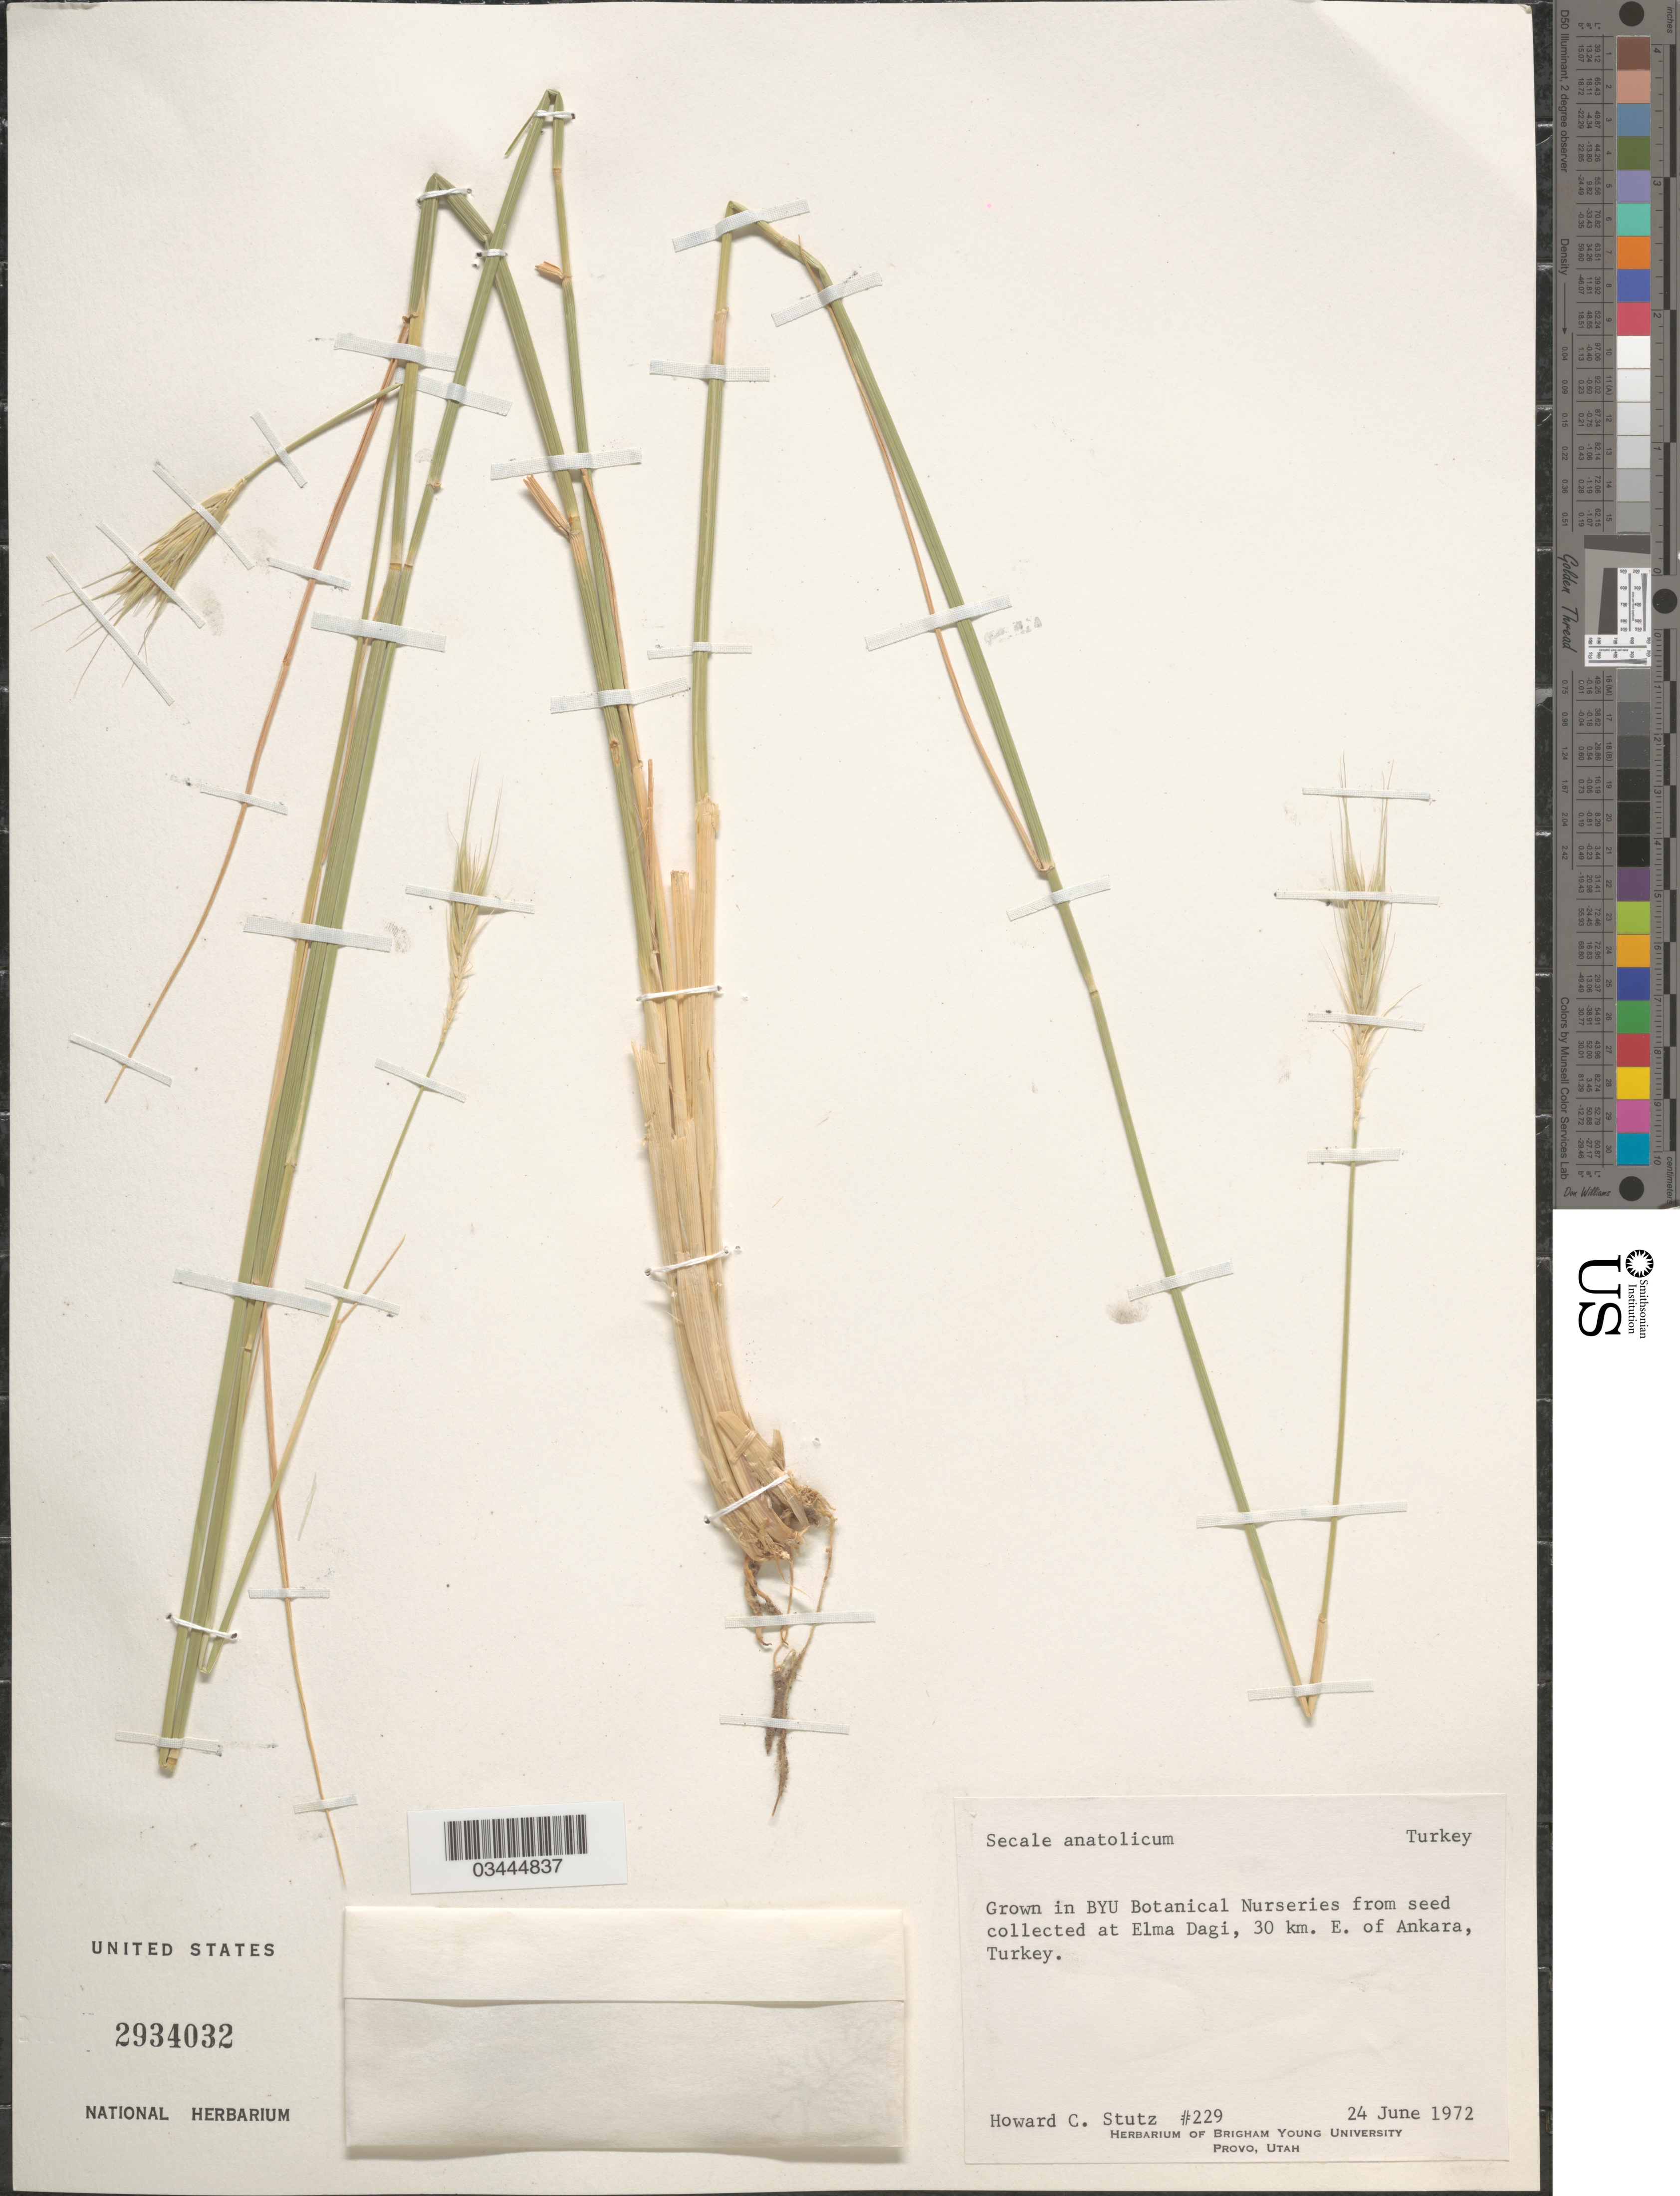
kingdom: Plantae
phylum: Tracheophyta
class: Liliopsida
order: Poales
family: Poaceae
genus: Secale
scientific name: Secale anatolicum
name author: Boiss.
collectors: H. Stutz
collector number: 229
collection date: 1972-06-24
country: United States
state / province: Utah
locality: In BYU Botanical Nurseries.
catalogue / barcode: US 2934032